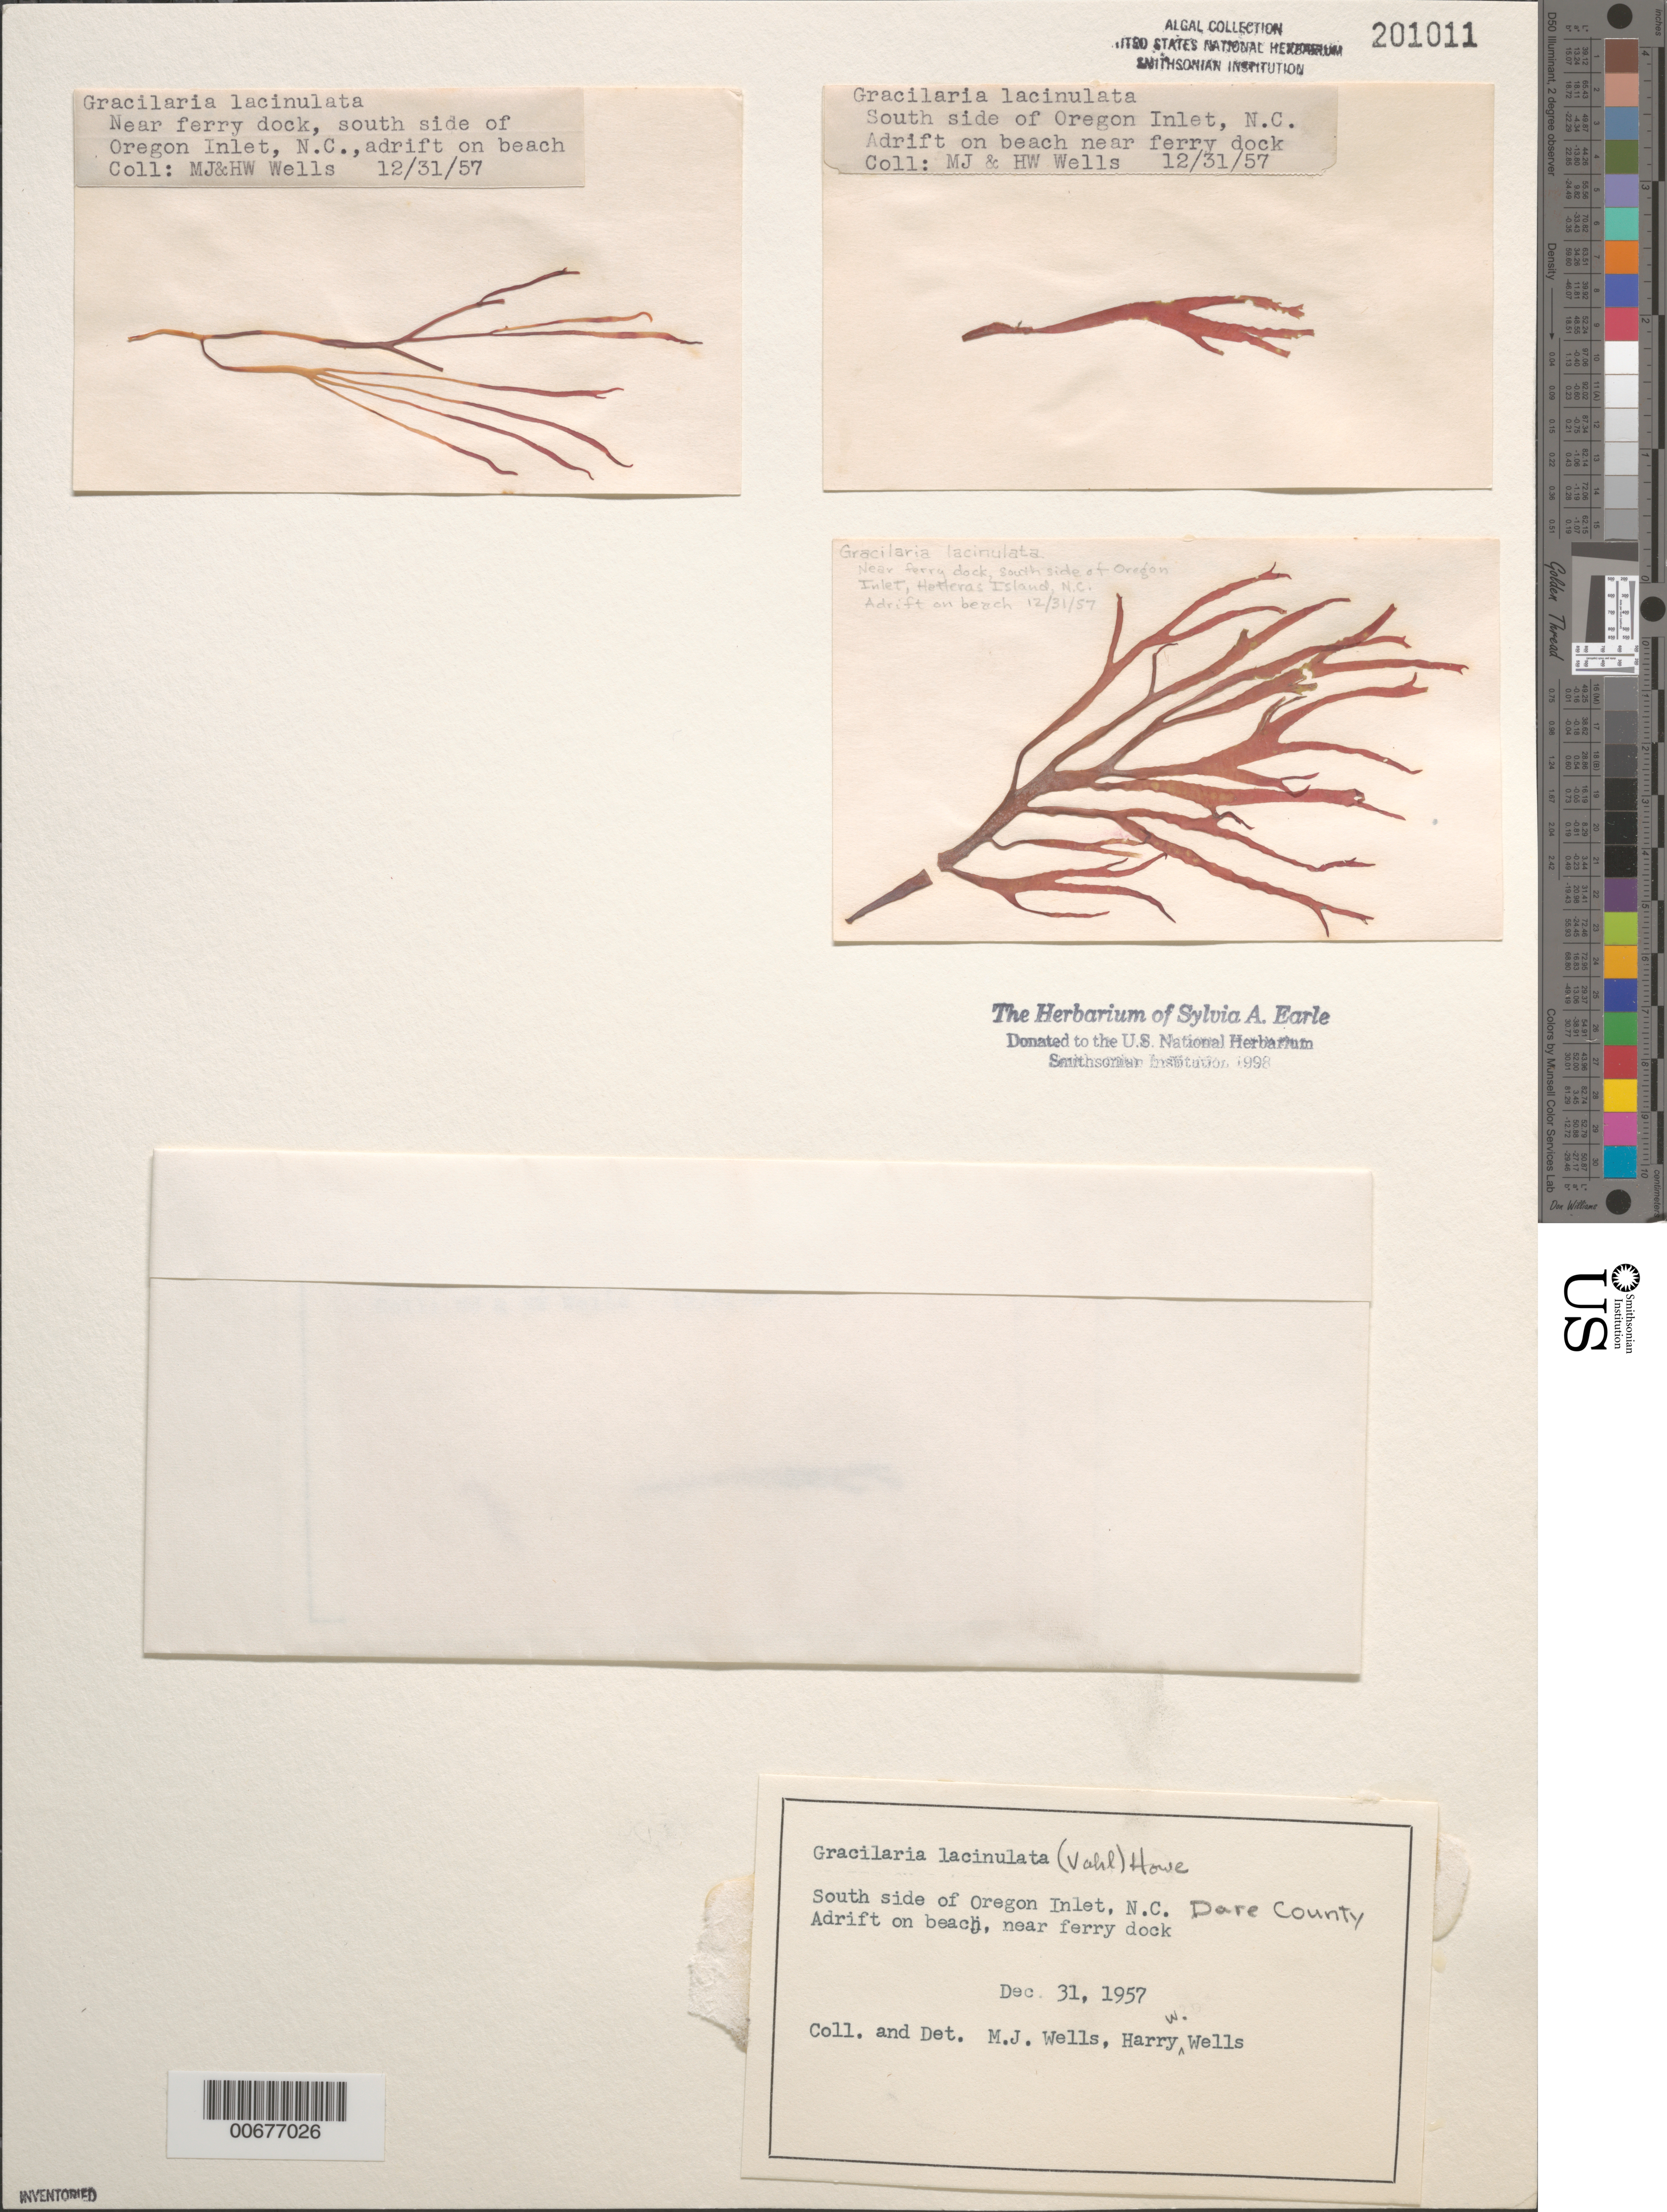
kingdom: Plantae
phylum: Rhodophyta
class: Florideophyceae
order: Gracilariales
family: Gracilariaceae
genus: Gracilaria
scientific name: Gracilaria isabellana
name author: Gurgel et al. in I.A. Abbott & McDermid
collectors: M. Wells & H. Wells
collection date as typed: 31 Dec 1957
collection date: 1957-12-31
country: United States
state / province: North Carolina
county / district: Dare County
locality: Oregon Inlet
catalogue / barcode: US 201011